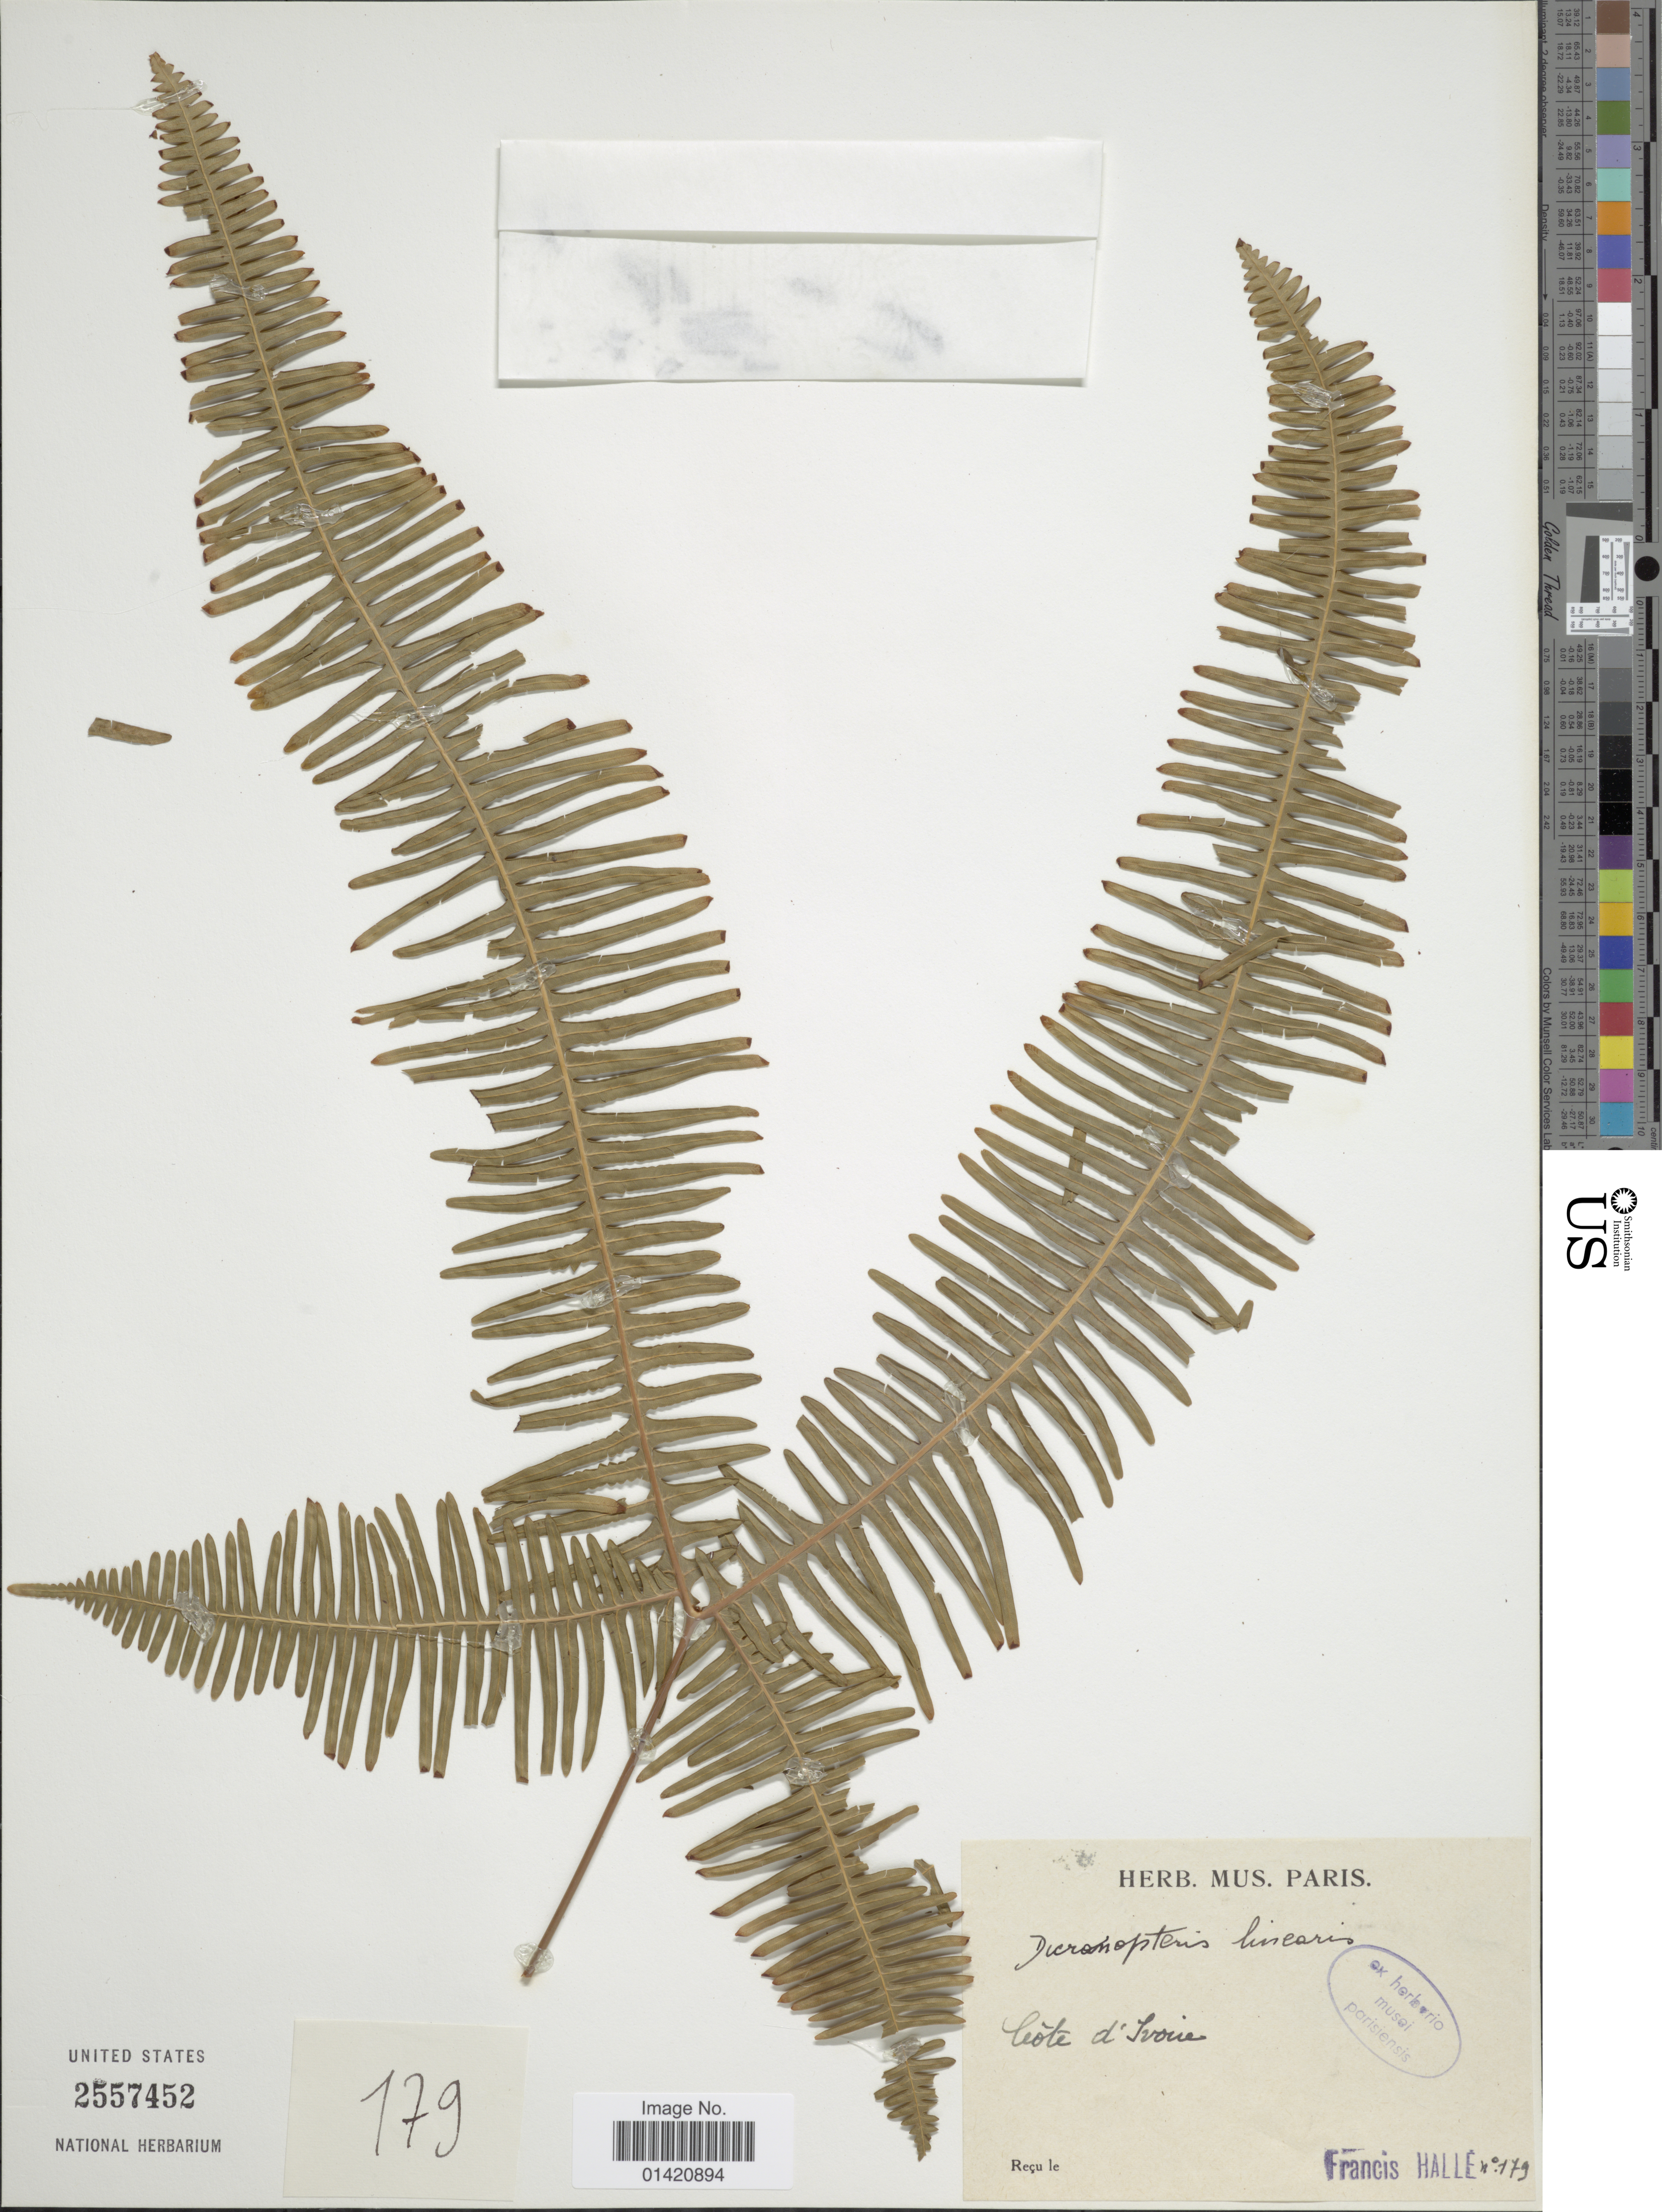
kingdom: Plantae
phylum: Tracheophyta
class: Polypodiopsida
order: Gleicheniales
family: Gleicheniaceae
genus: Dicranopteris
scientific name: Dicranopteris linearis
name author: (Burm. f.) Underw.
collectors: F. Hallé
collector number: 179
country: Ivory Coast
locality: Côte d'Ivoire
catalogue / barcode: US 2557452